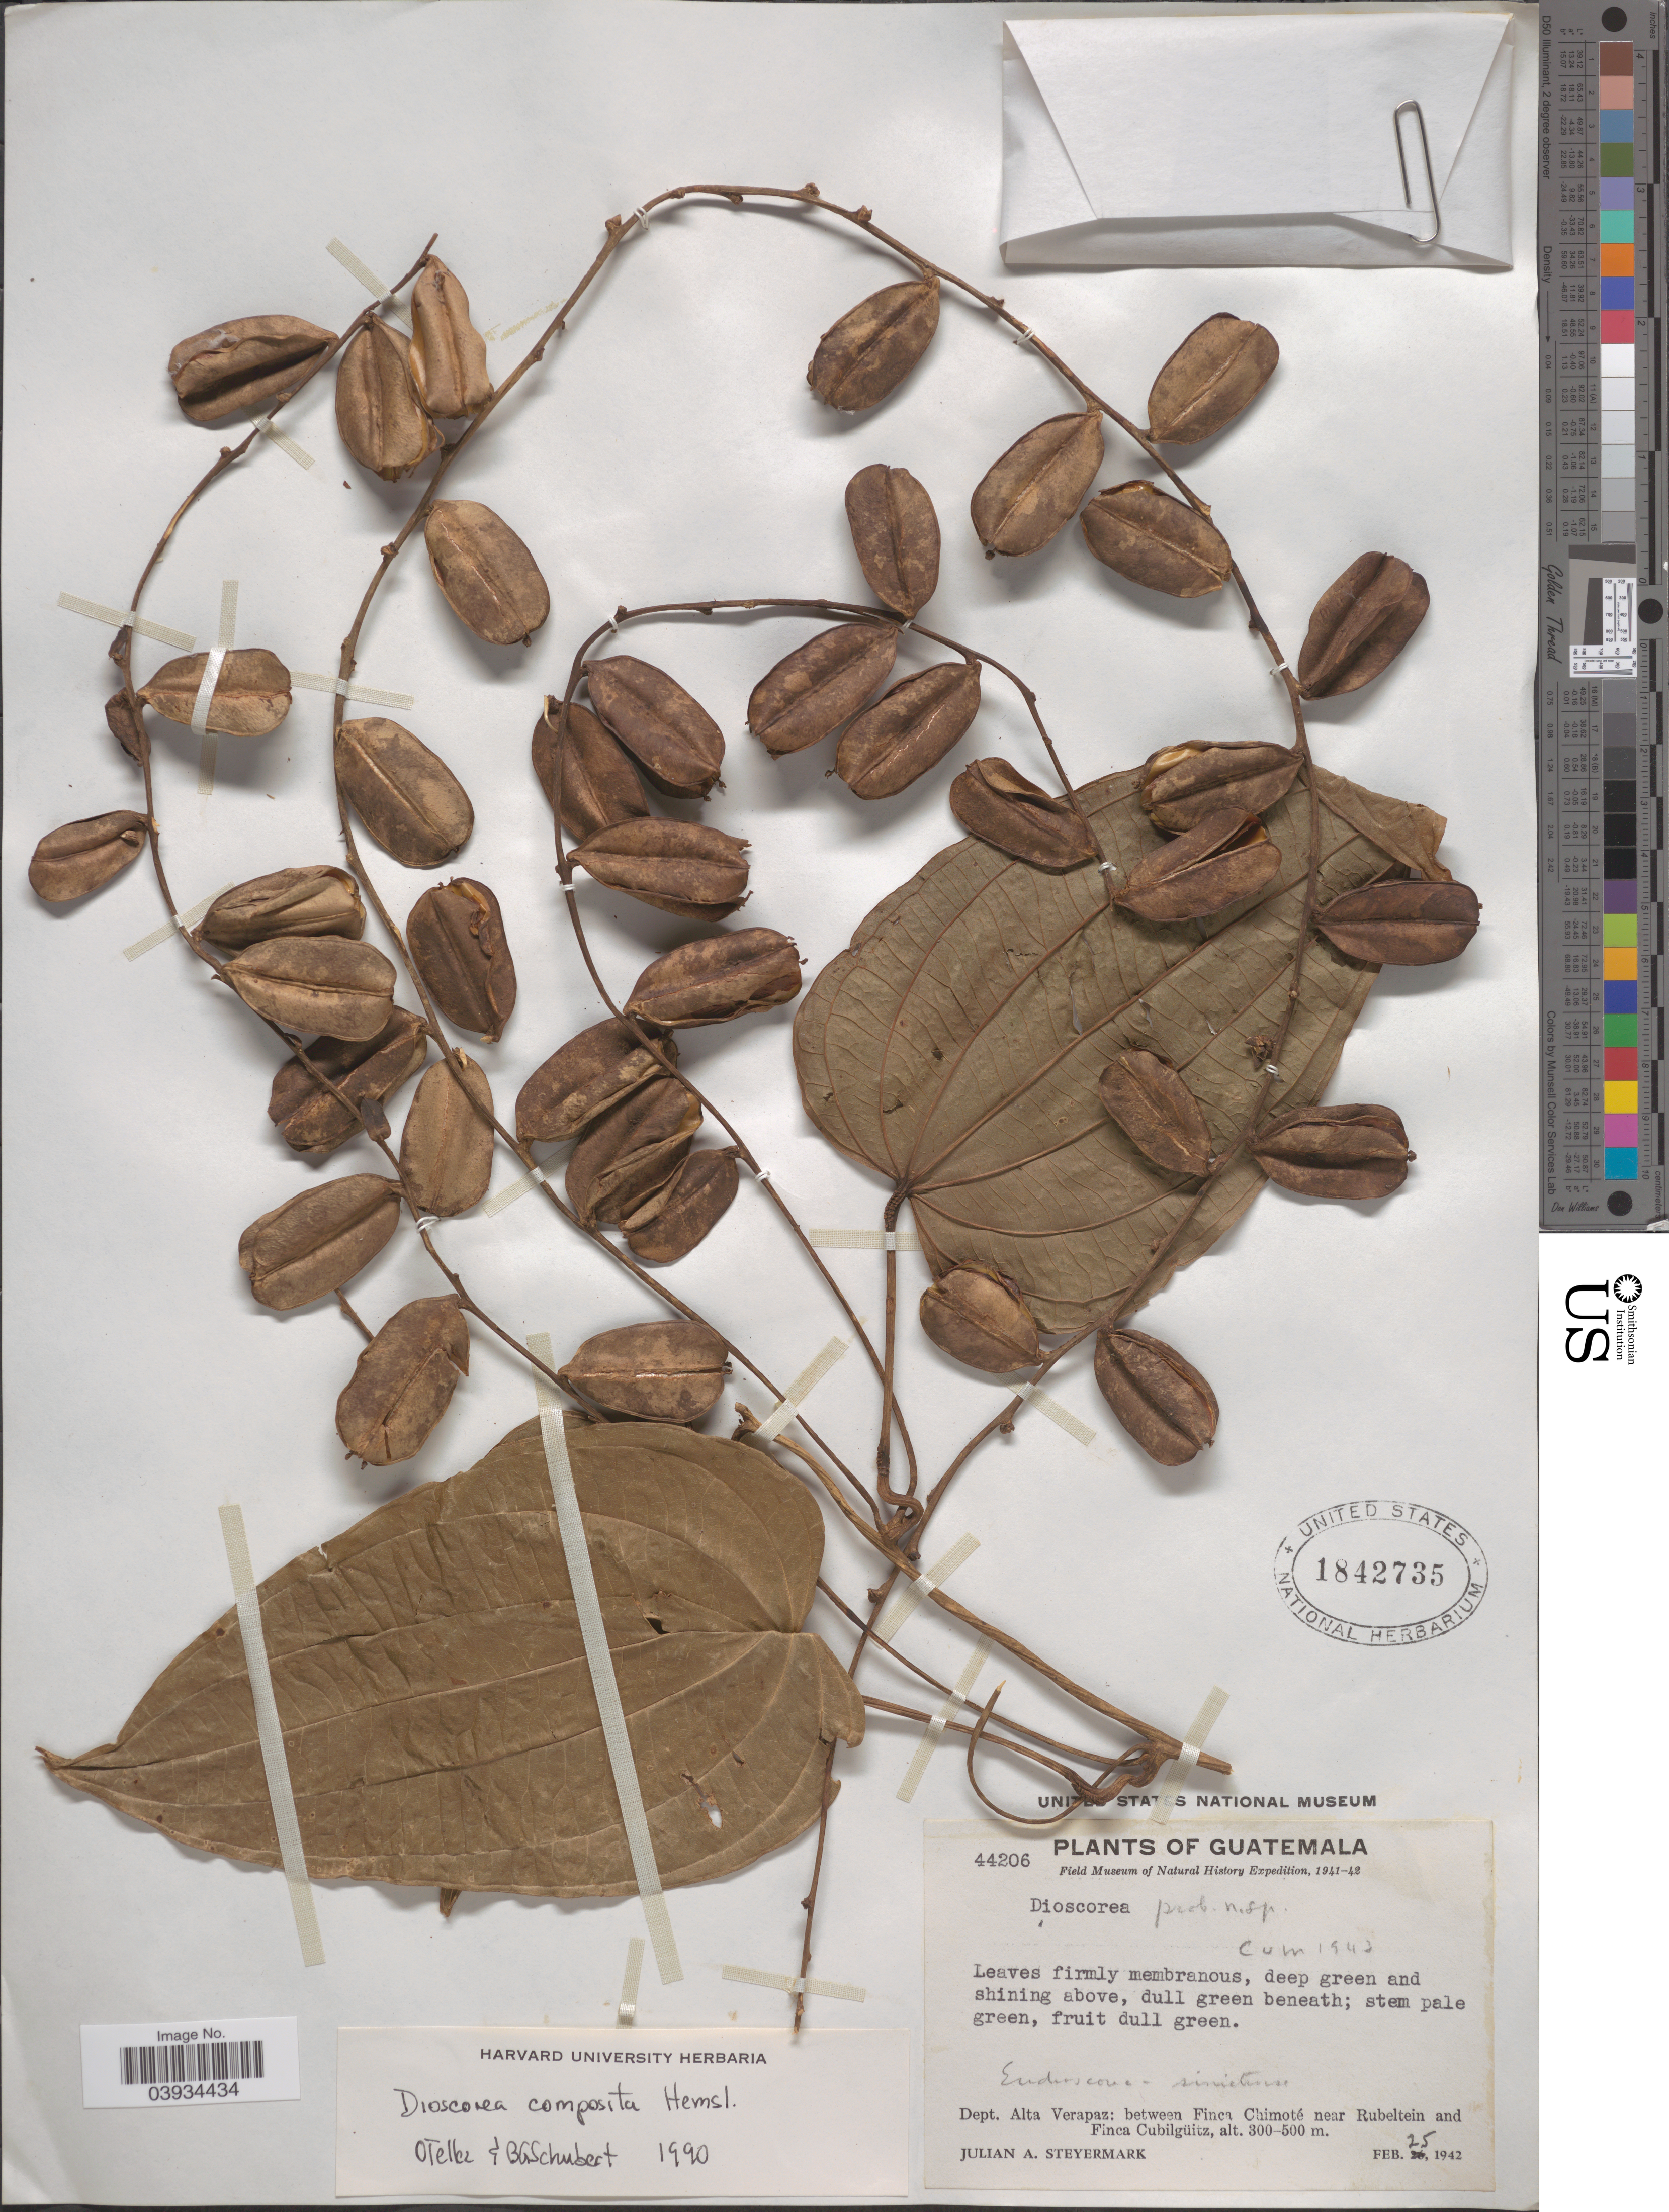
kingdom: Plantae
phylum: Tracheophyta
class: Liliopsida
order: Dioscoreales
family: Dioscoreaceae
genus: Dioscorea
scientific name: Dioscorea composita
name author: Hemsl.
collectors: J. Steyermark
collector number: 44206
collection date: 1942-02-25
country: Guatemala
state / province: Alta Verapaz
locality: Dept. Alta Verapaz: between Finca Chimoté near Rubeltein and Finca Cubilgüitz.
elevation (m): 300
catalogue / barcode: US 1842735